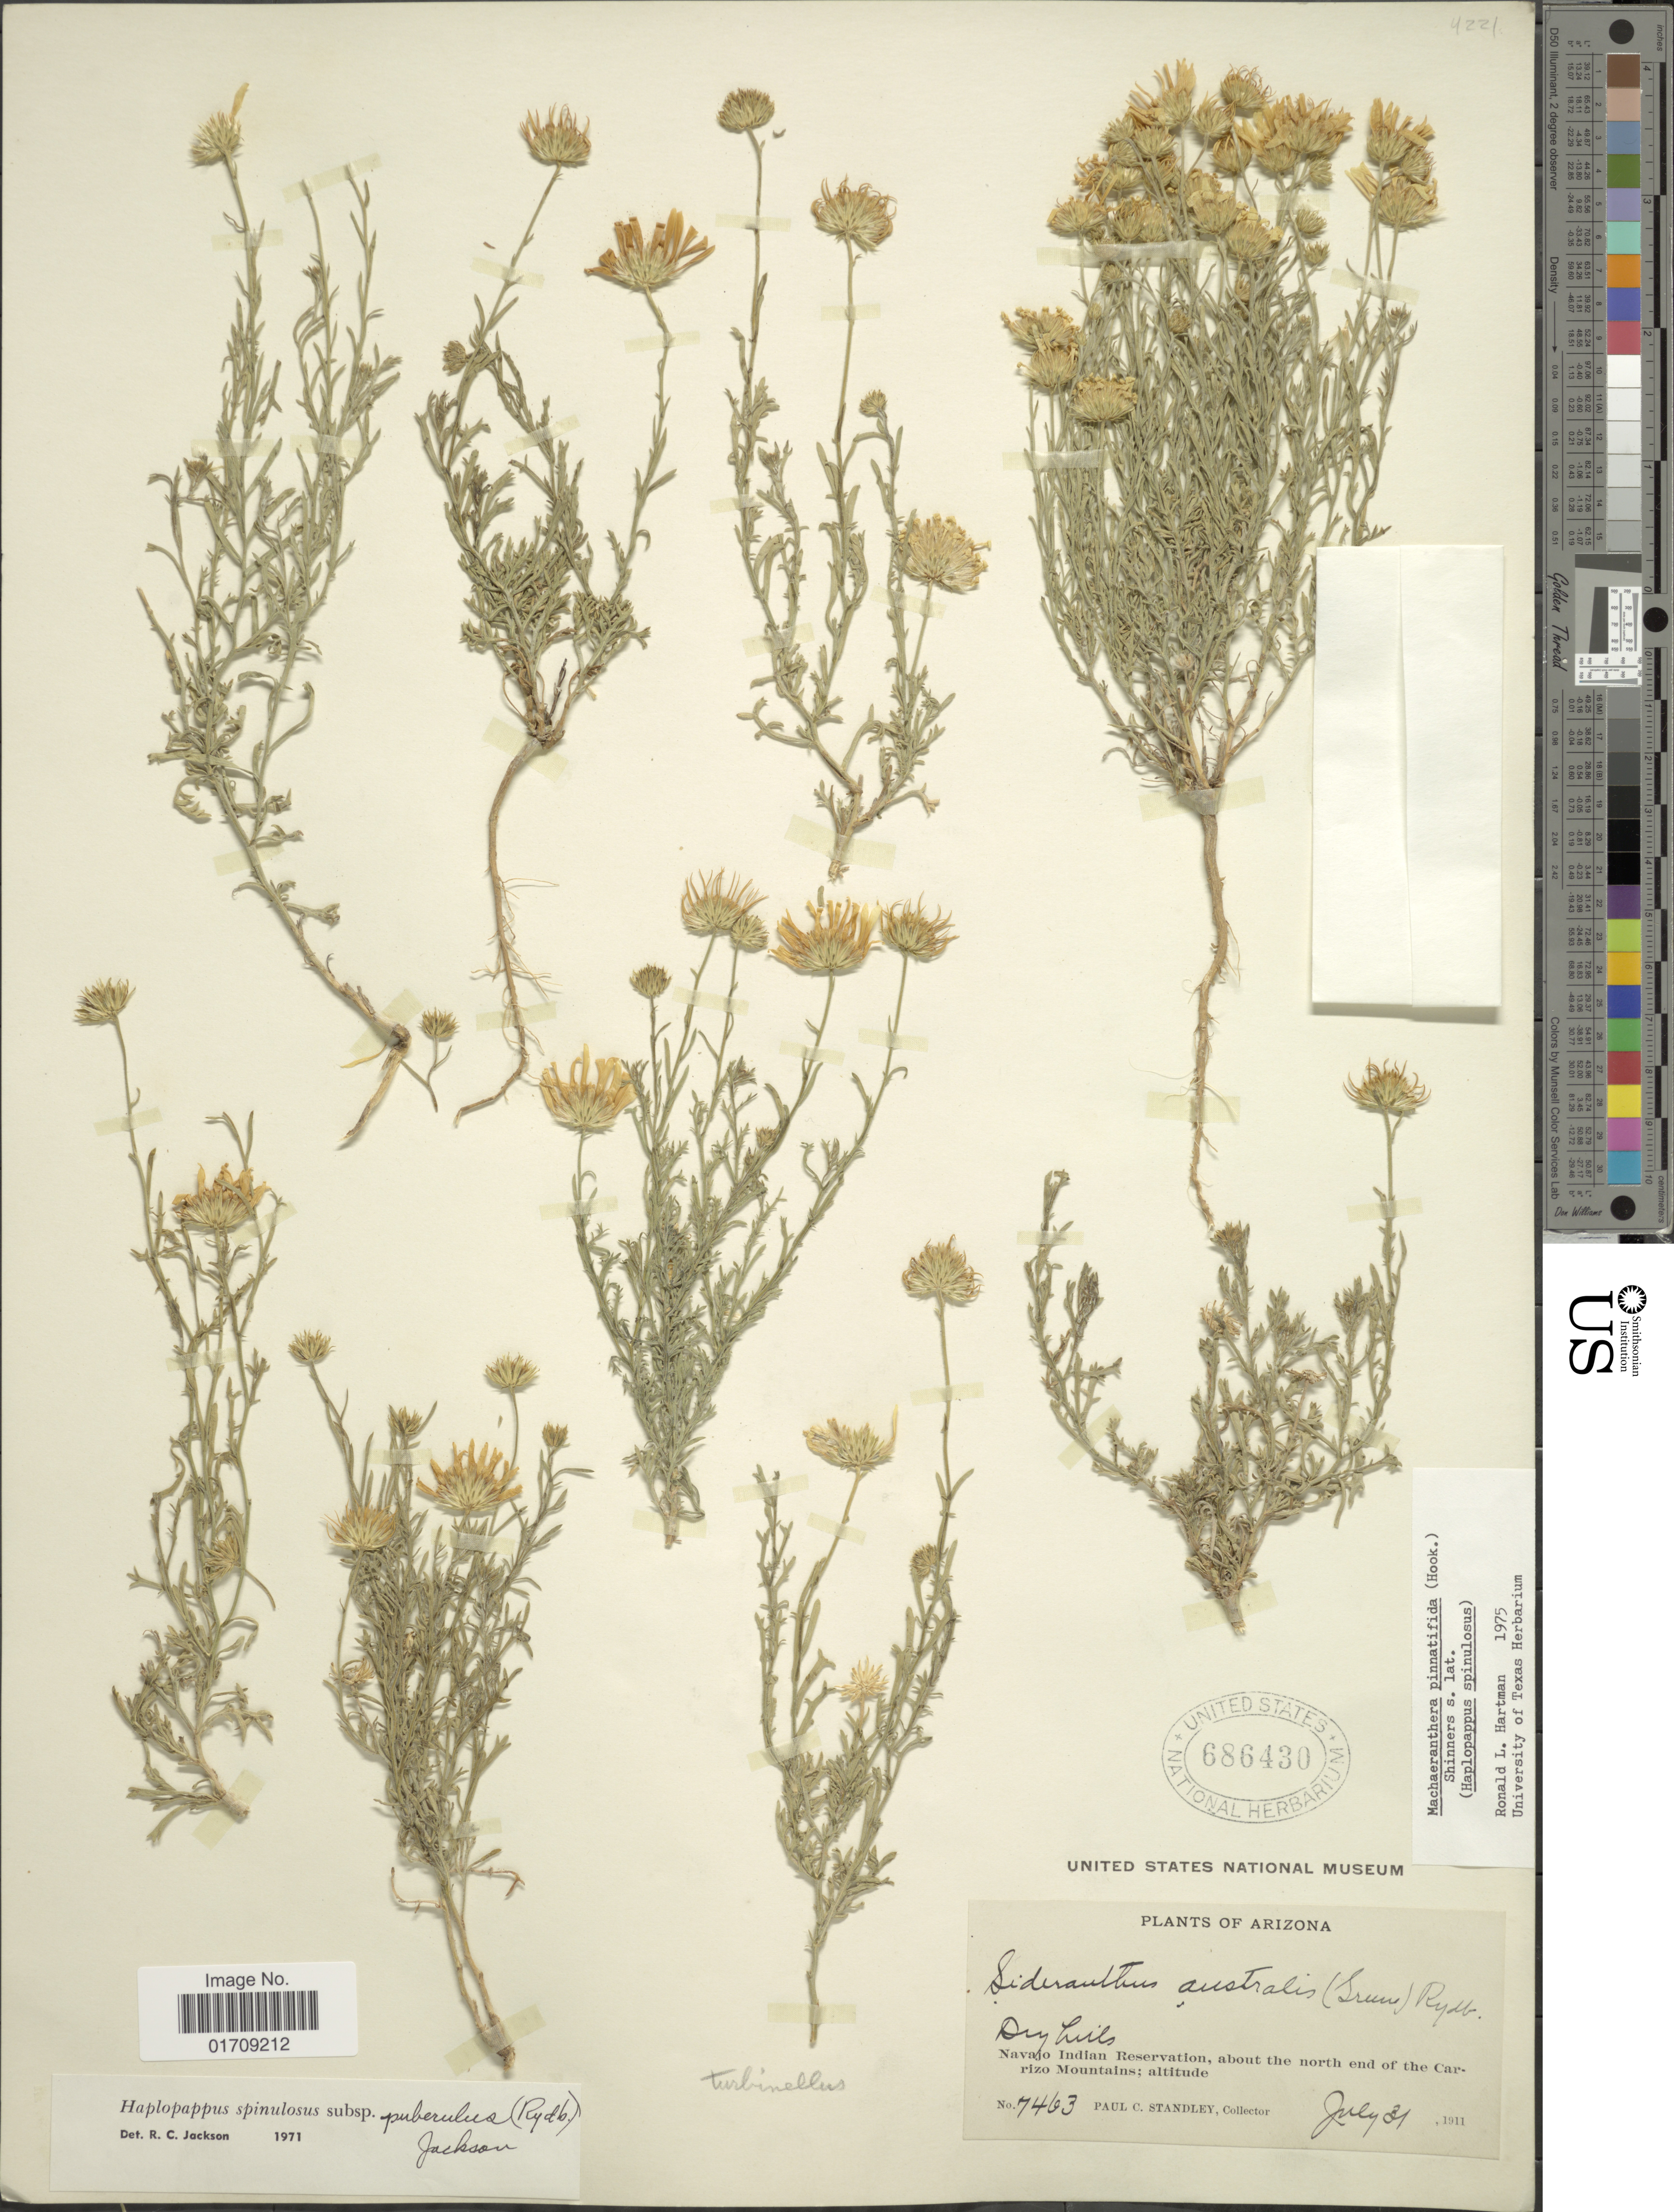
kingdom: Plantae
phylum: Tracheophyta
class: Magnoliopsida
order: Asterales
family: Asteraceae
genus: Machaeranthera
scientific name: Machaeranthera pinnatifida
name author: (Hook.) Shinners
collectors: P. C. Standley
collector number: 7463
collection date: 1911-07-31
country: United States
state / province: Arizona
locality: Navajo Indian Reservation, about the north end of the Carrizo Mountains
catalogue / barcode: US 686430